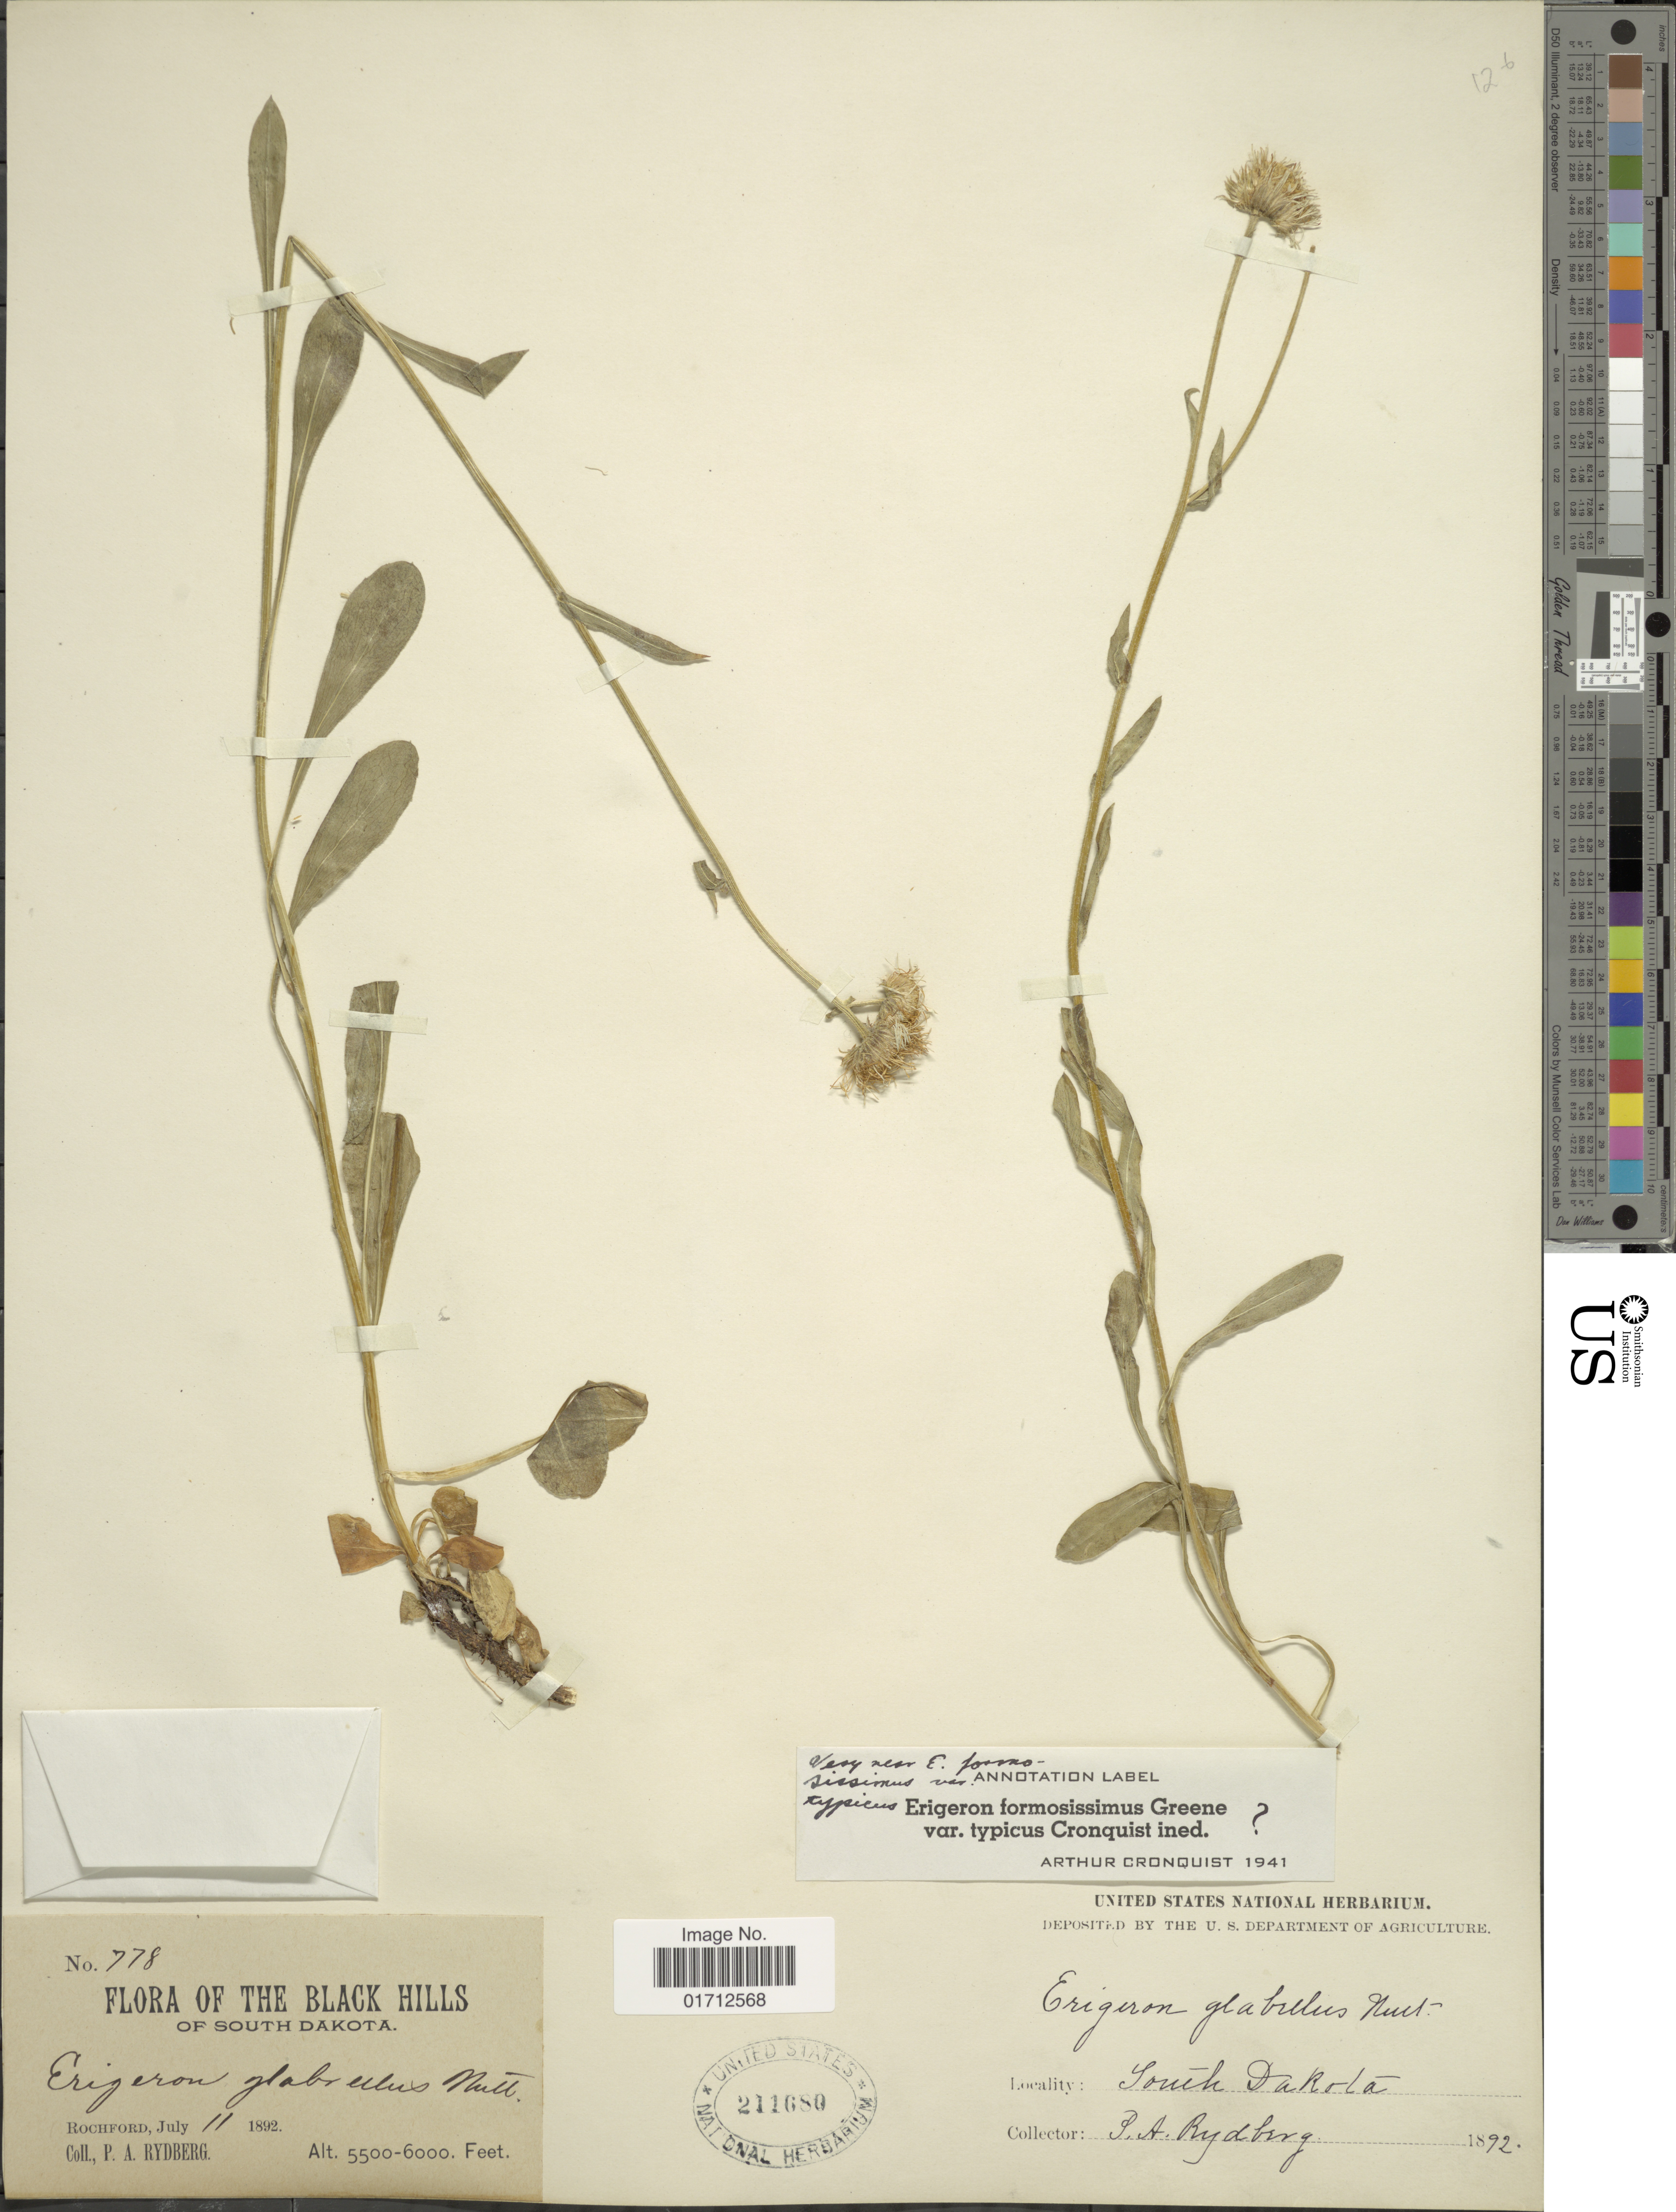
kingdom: Plantae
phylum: Tracheophyta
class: Magnoliopsida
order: Asterales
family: Asteraceae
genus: Erigeron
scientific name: Erigeron formosissimus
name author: Greene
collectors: P. A. Rydberg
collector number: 778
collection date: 1892-07-11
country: United States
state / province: South Dakota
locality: The Black Hills, Rochford.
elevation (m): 1676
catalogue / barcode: US 211689